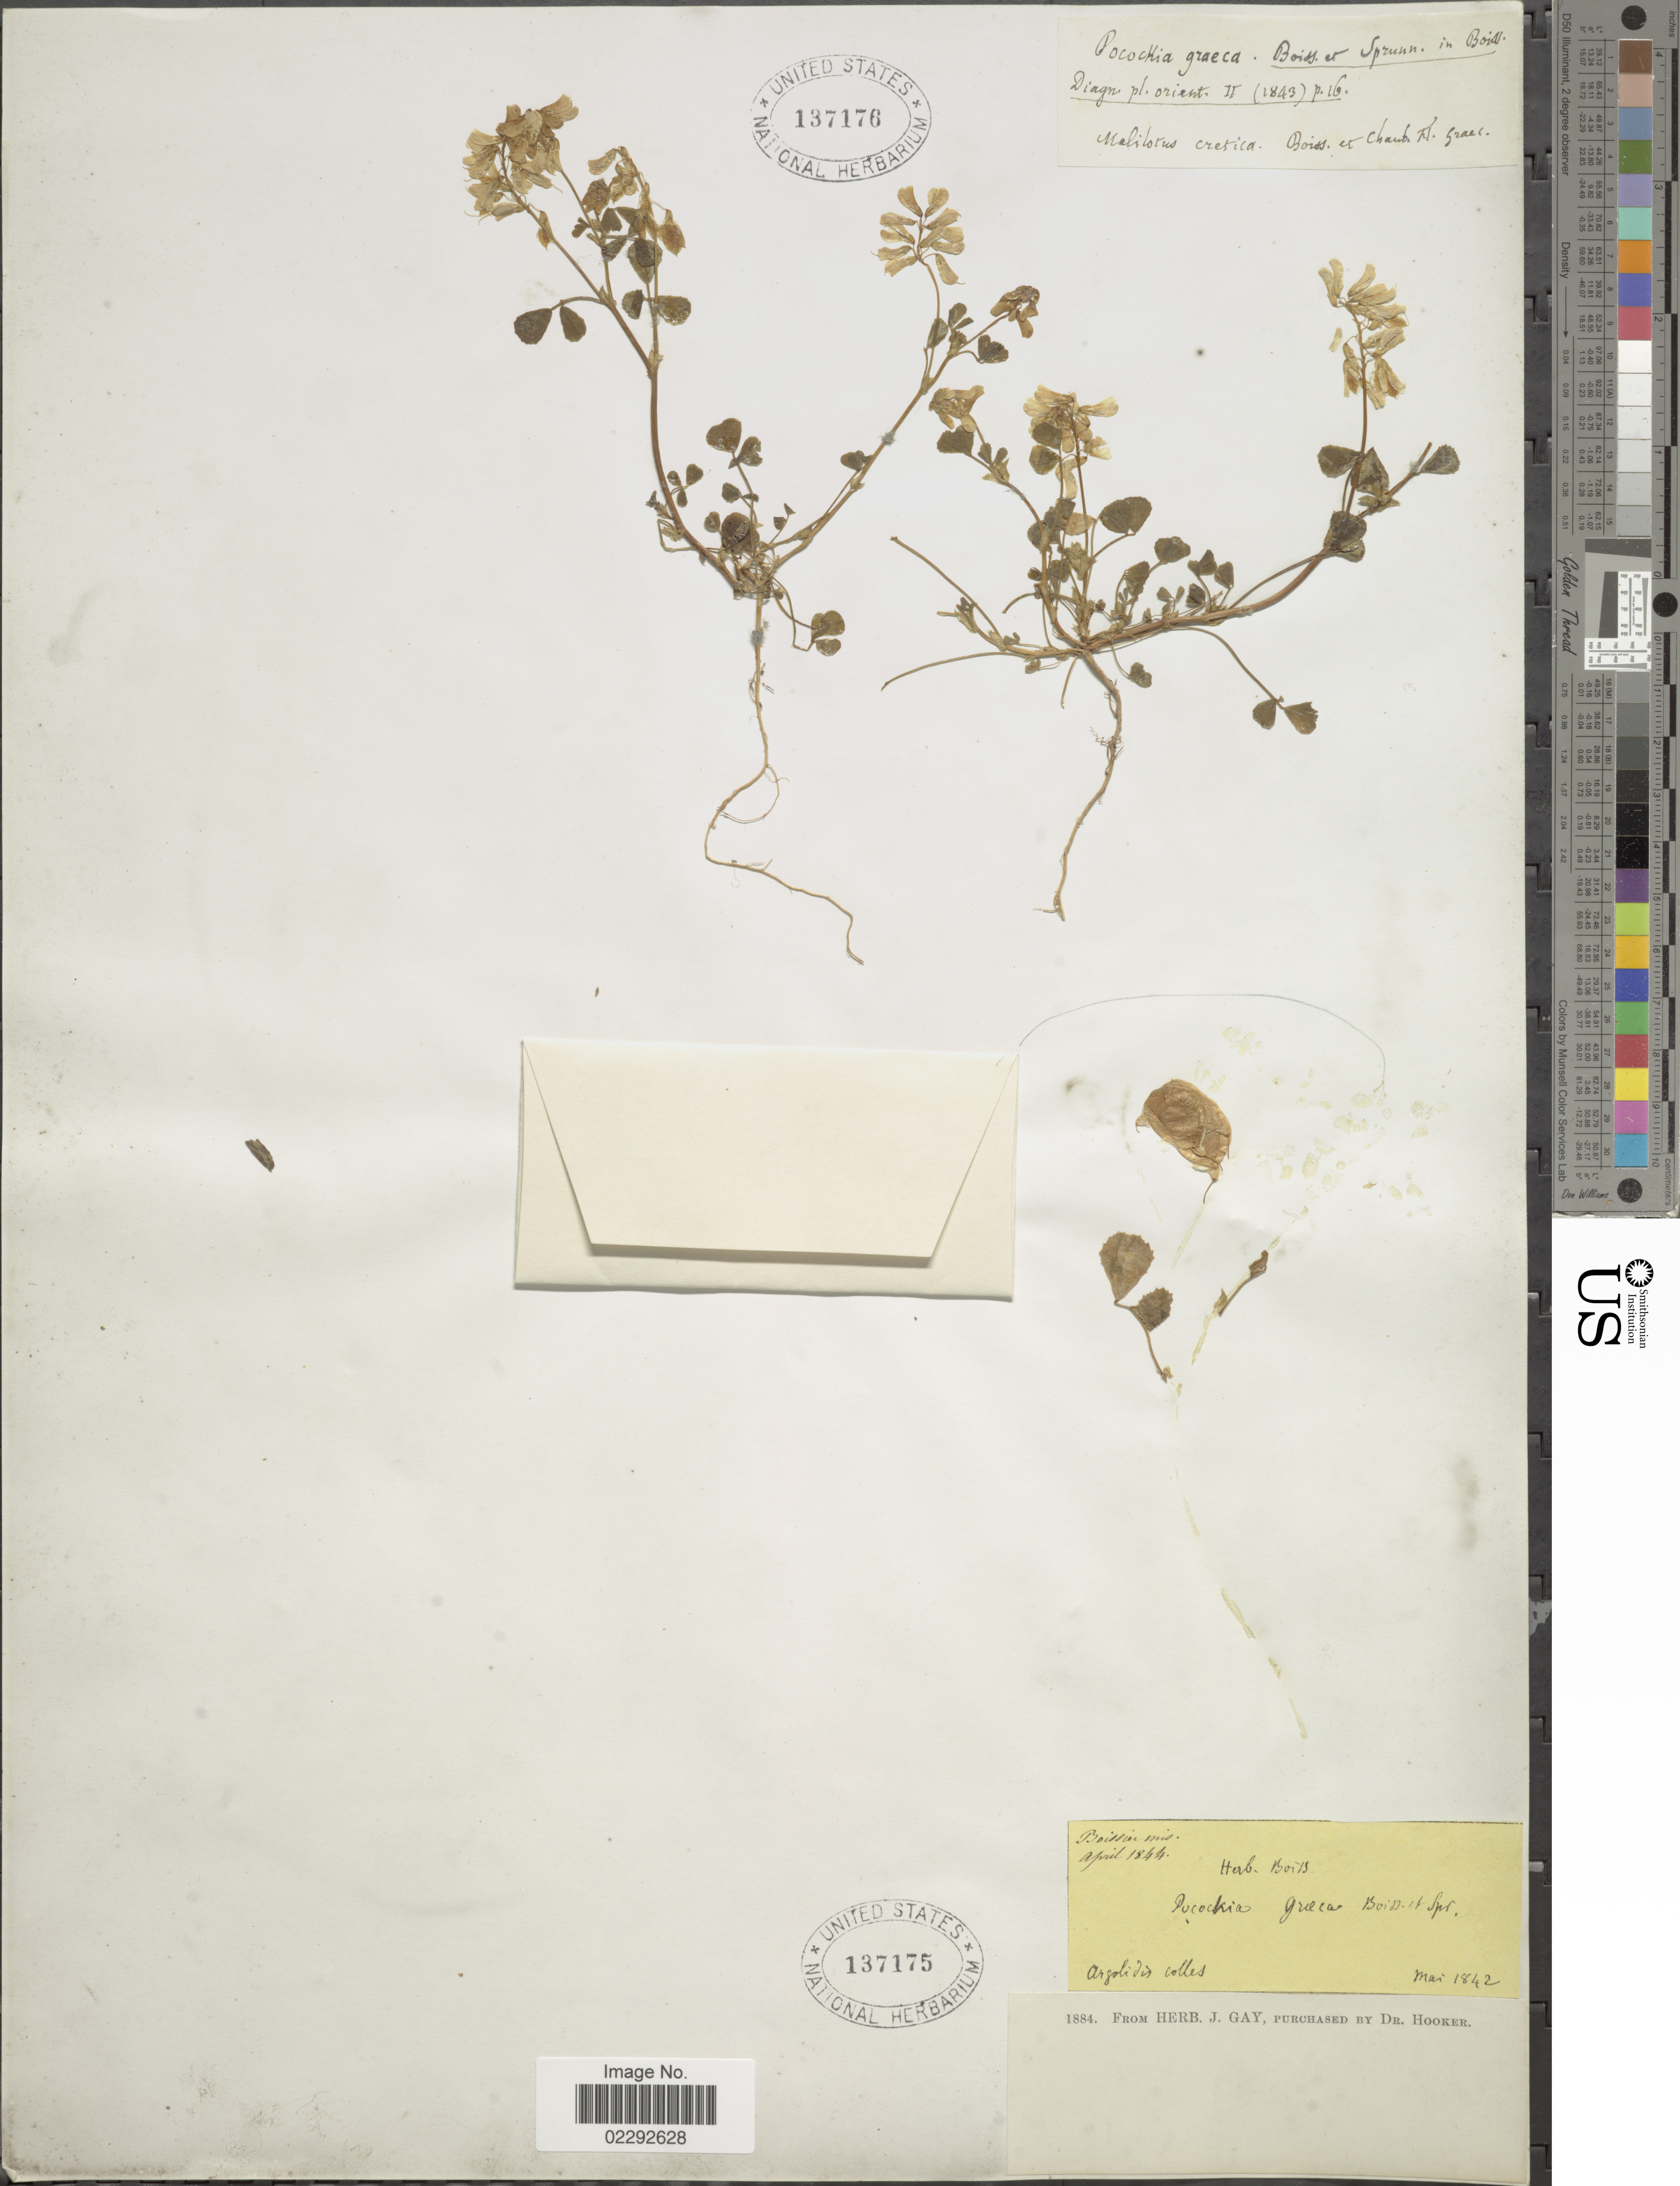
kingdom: Plantae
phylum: Tracheophyta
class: Magnoliopsida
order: Fabales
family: Fabaceae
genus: Trigonella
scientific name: Trigonella graeca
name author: (Boiss. & Spruner) Boiss.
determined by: Strong, Mark T., (BOT), Smithsonian Institution - National Museum of Natural History (UNITED STATES)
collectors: Herb. Boissier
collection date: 1842-05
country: Greece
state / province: Peloponnese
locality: Angolides colles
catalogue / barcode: US 137175